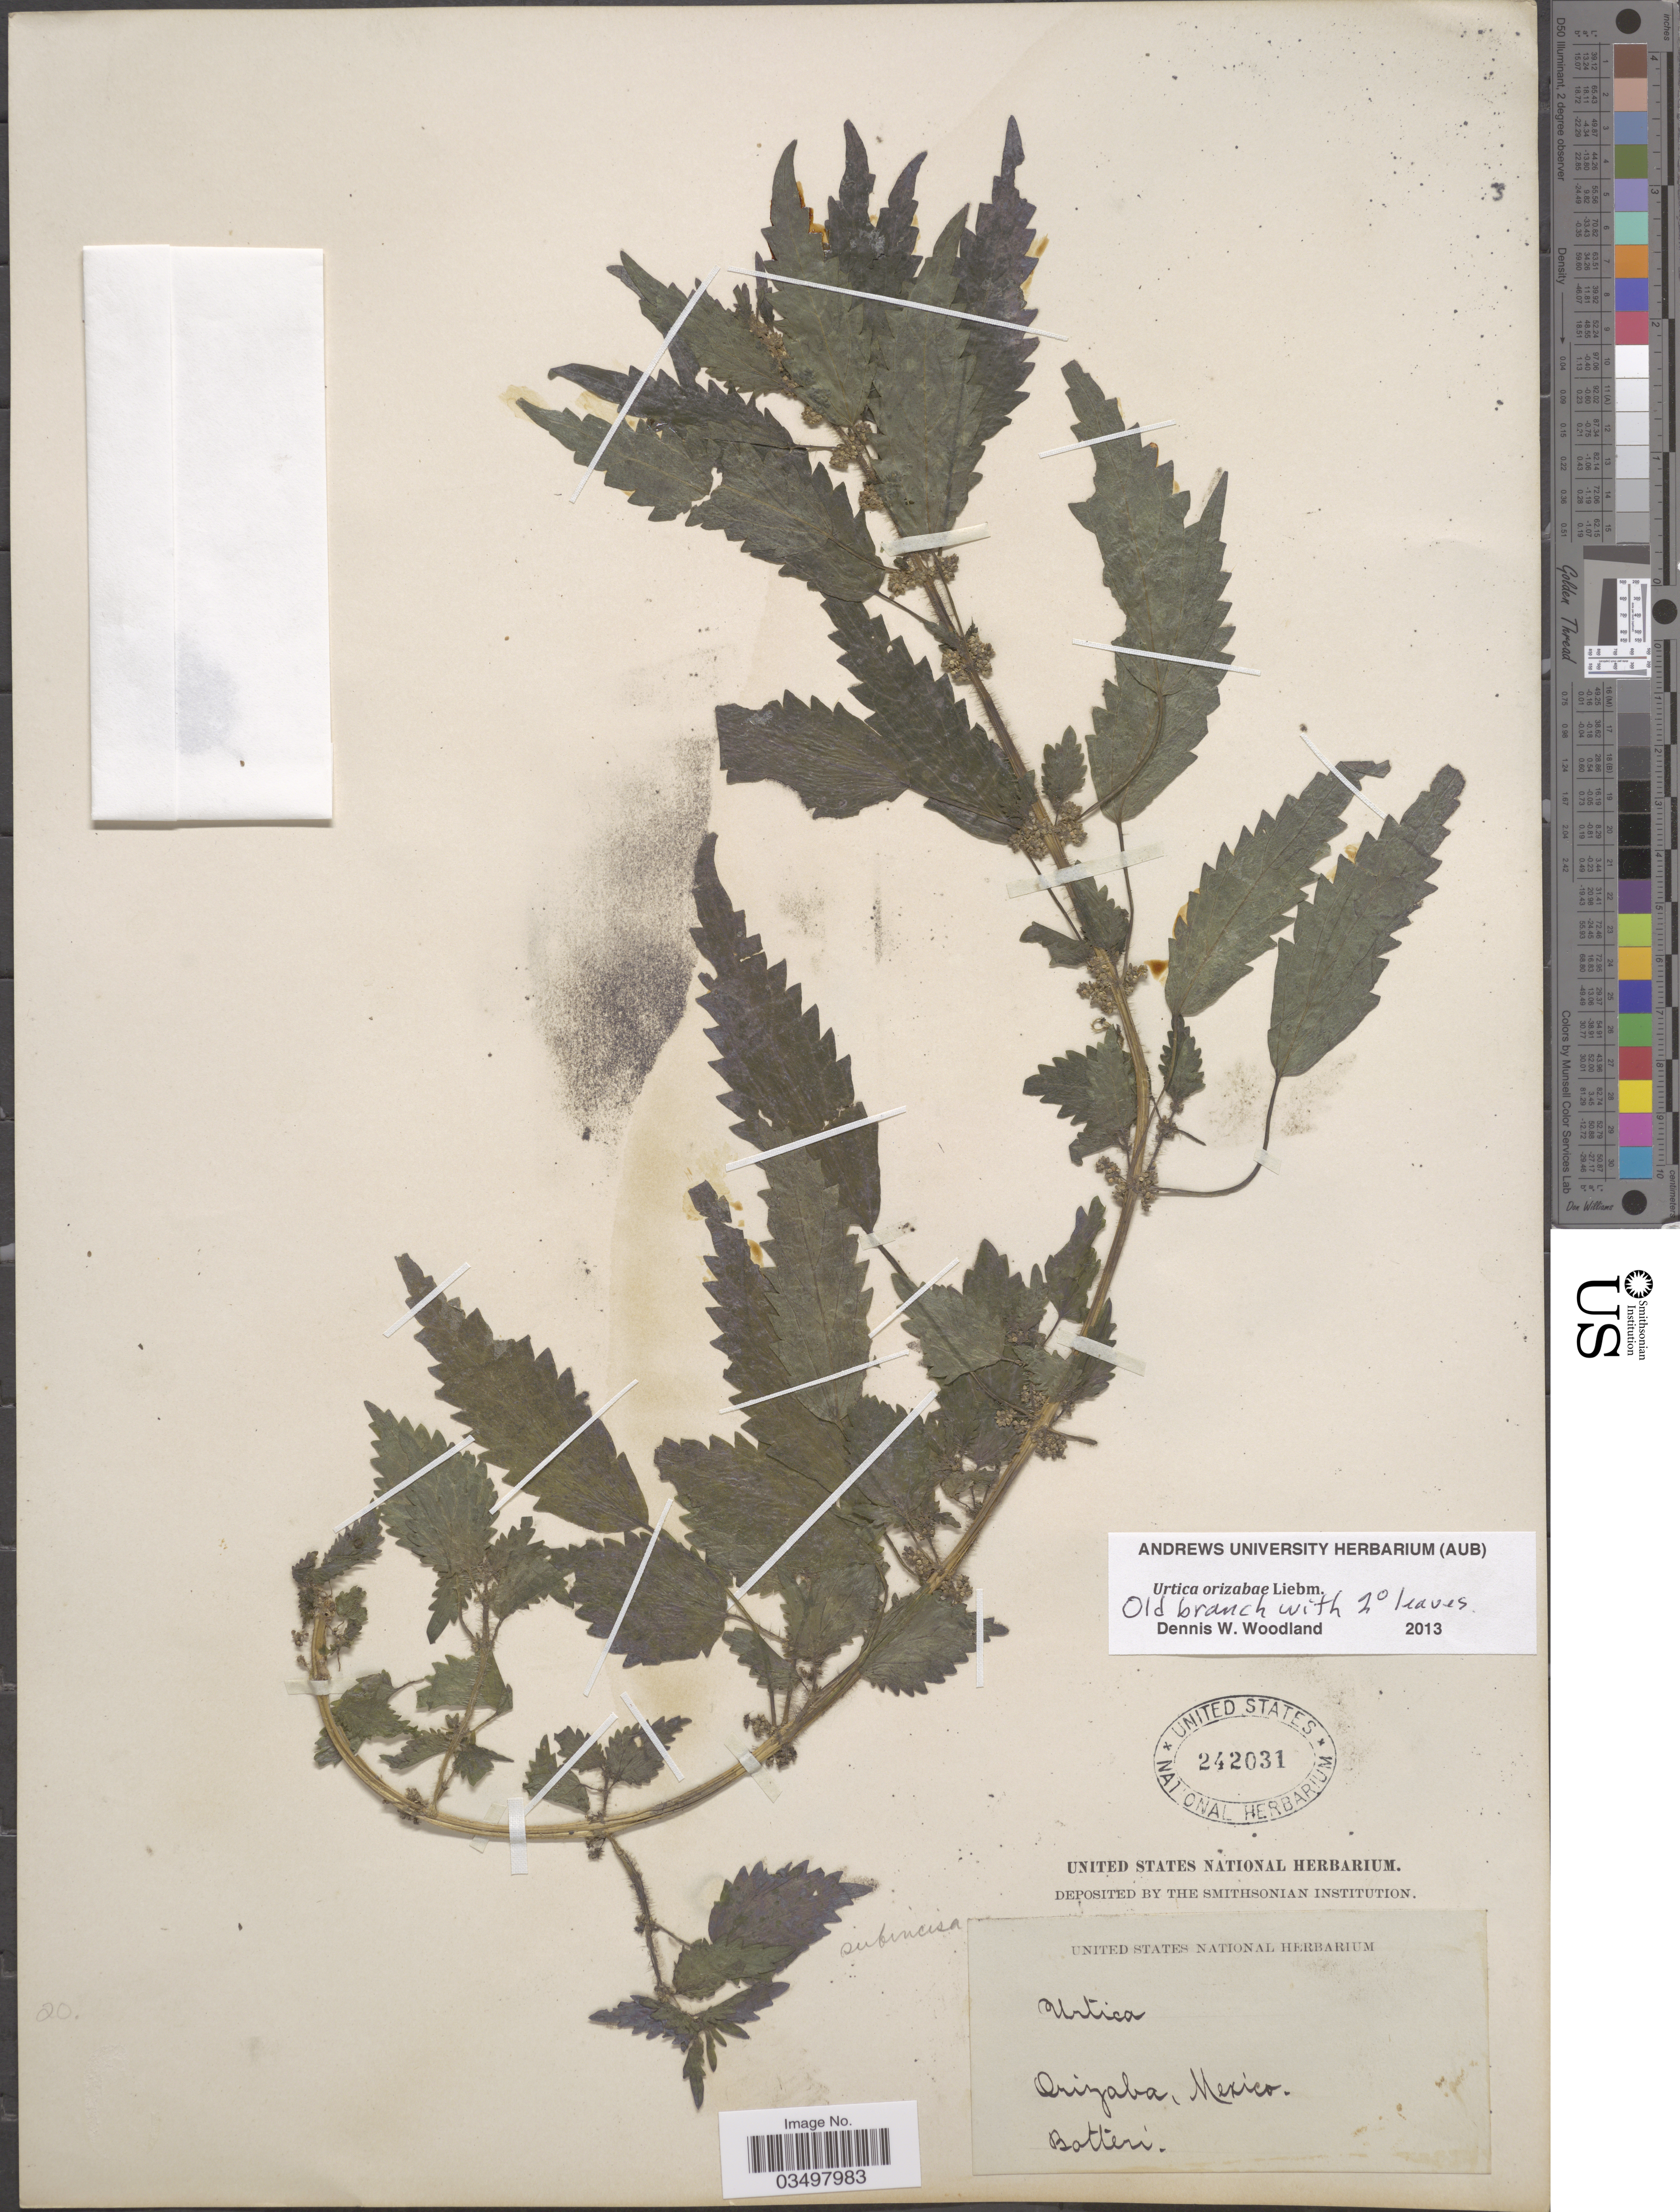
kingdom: Plantae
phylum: Tracheophyta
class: Magnoliopsida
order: Rosales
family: Urticaceae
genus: Urtica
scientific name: Urtica orizabae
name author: Liebm.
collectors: -. Botteri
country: Mexico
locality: Orizaba.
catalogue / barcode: US 242031